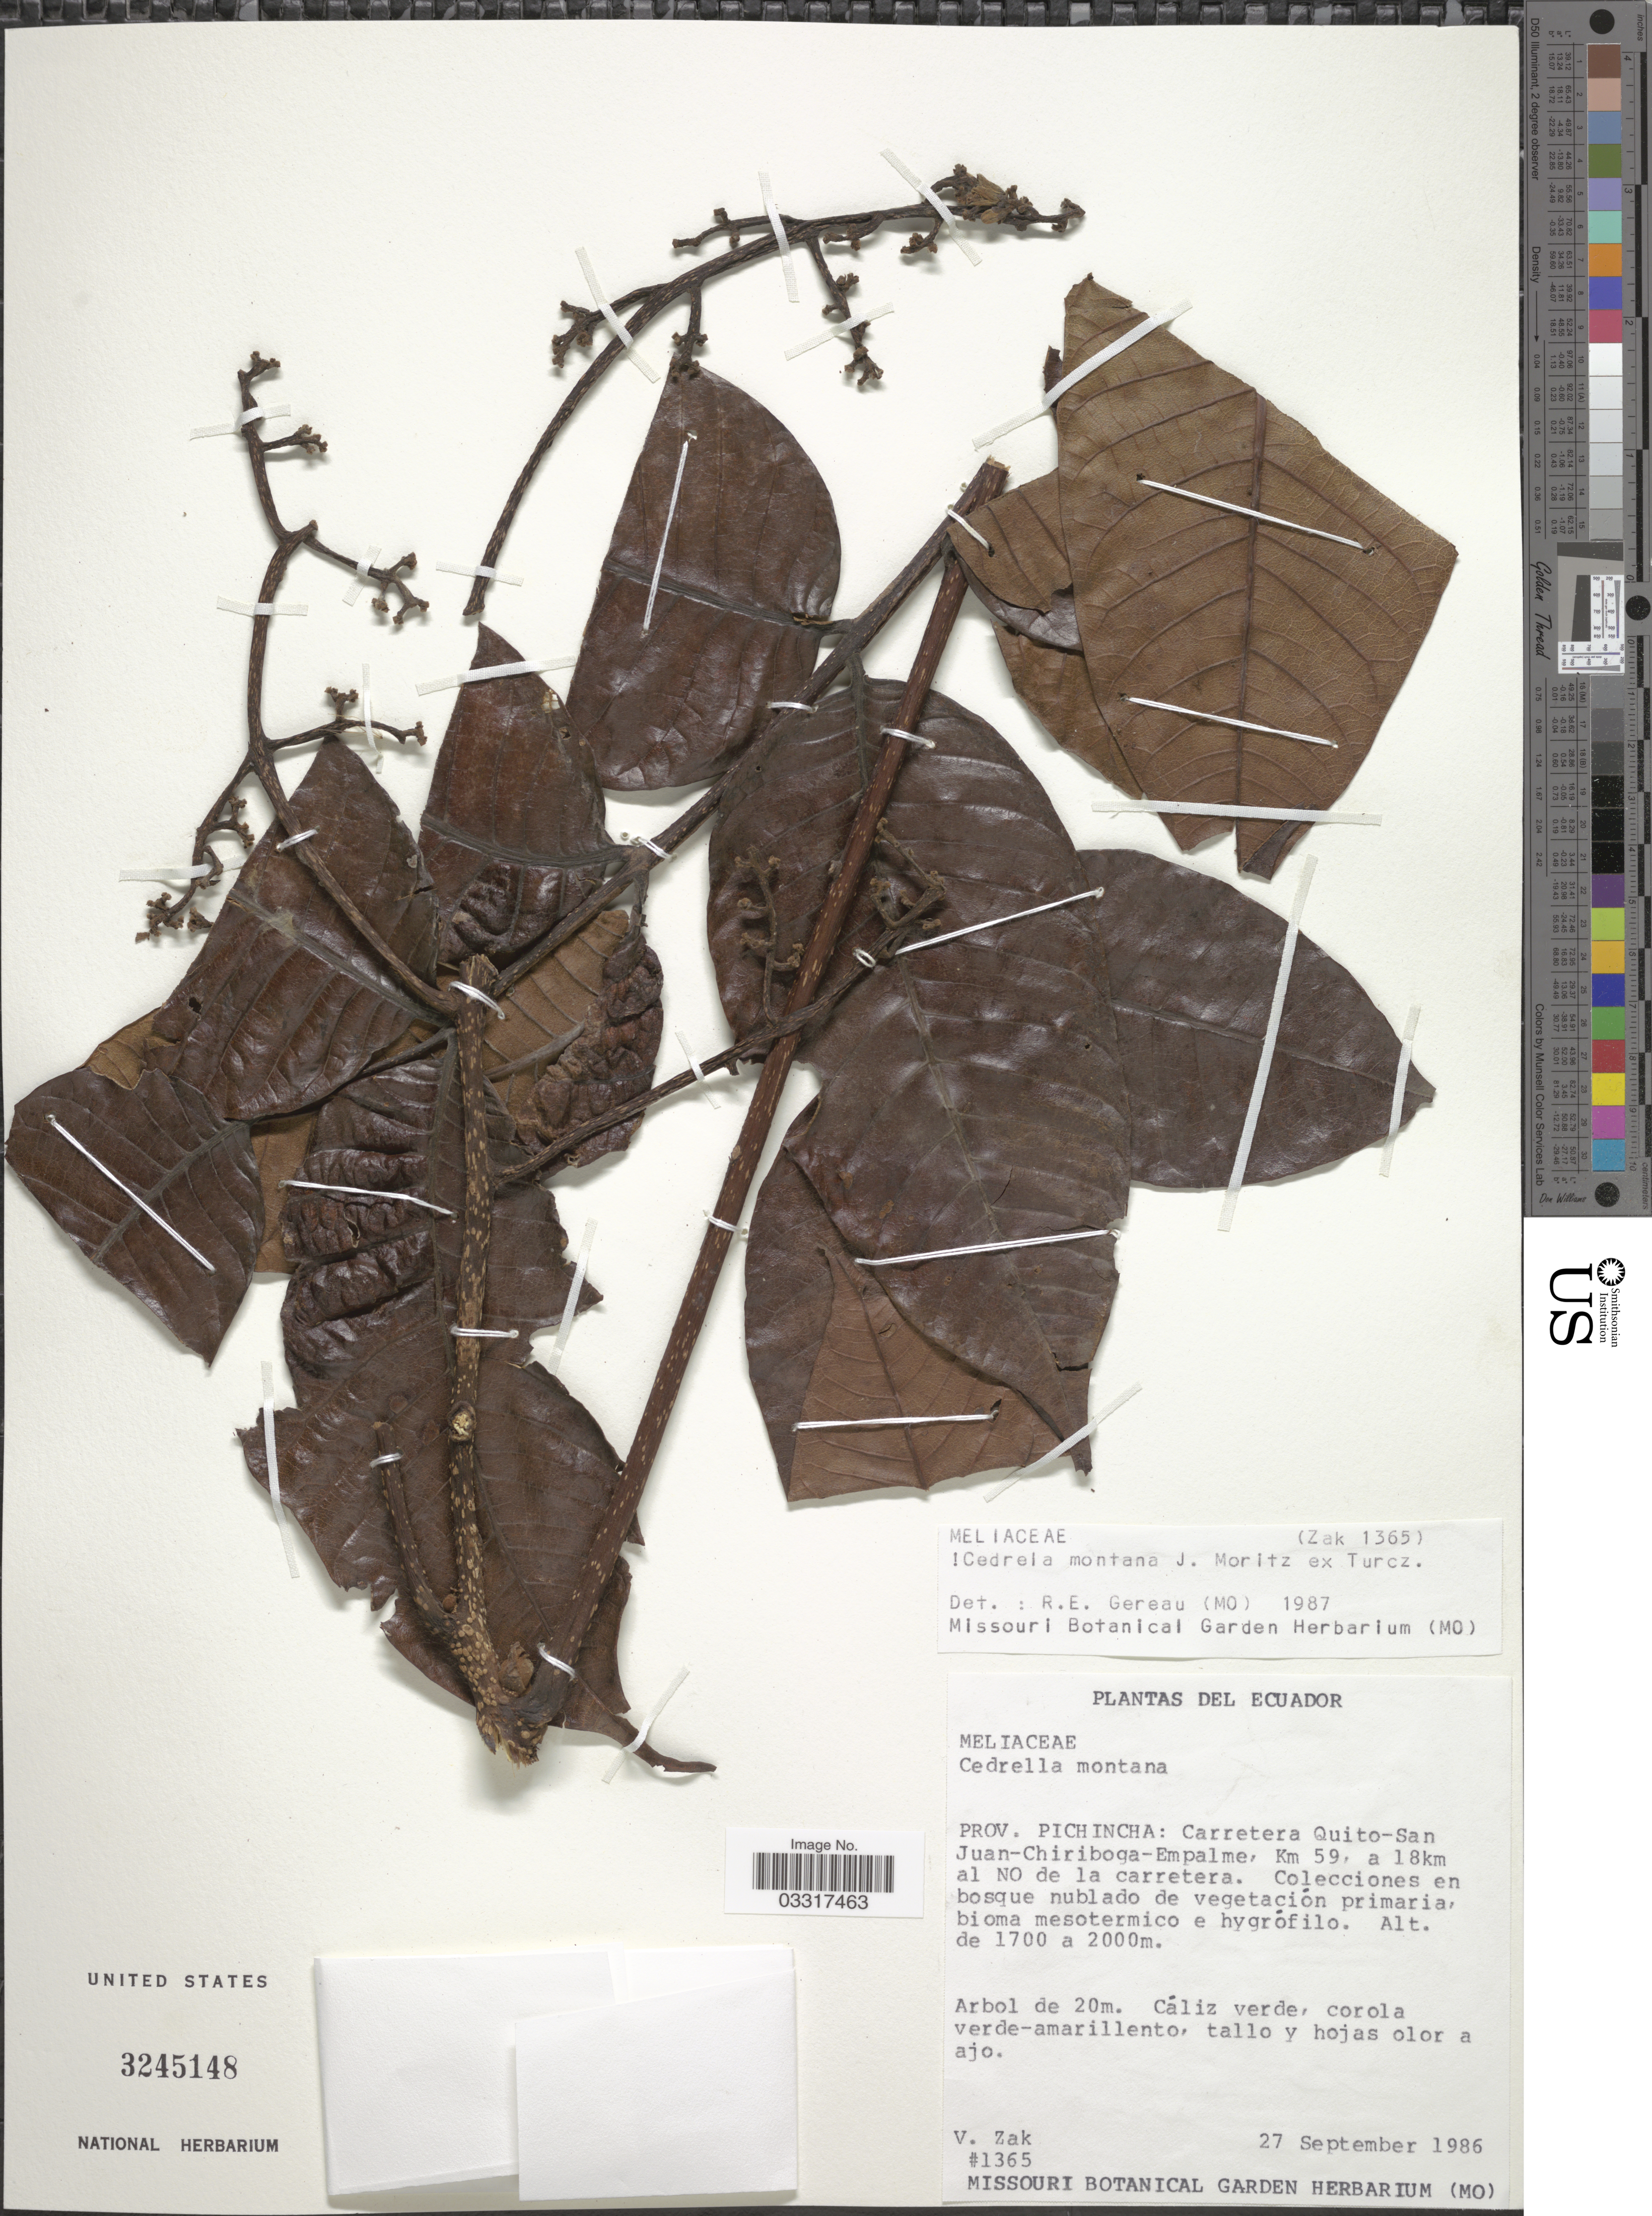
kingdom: Plantae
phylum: Tracheophyta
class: Magnoliopsida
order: Sapindales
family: Meliaceae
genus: Cedrela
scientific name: Cedrela montana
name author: Moritz ex Turcz.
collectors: V. Zak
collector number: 1365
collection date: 1986-09-27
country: Ecuador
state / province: Pichincha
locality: Carretera Quito-San Juan-Chiriboga-Empalme, Km 59, a 18km al NO de la carretera.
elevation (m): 1700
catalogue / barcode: US 3245148